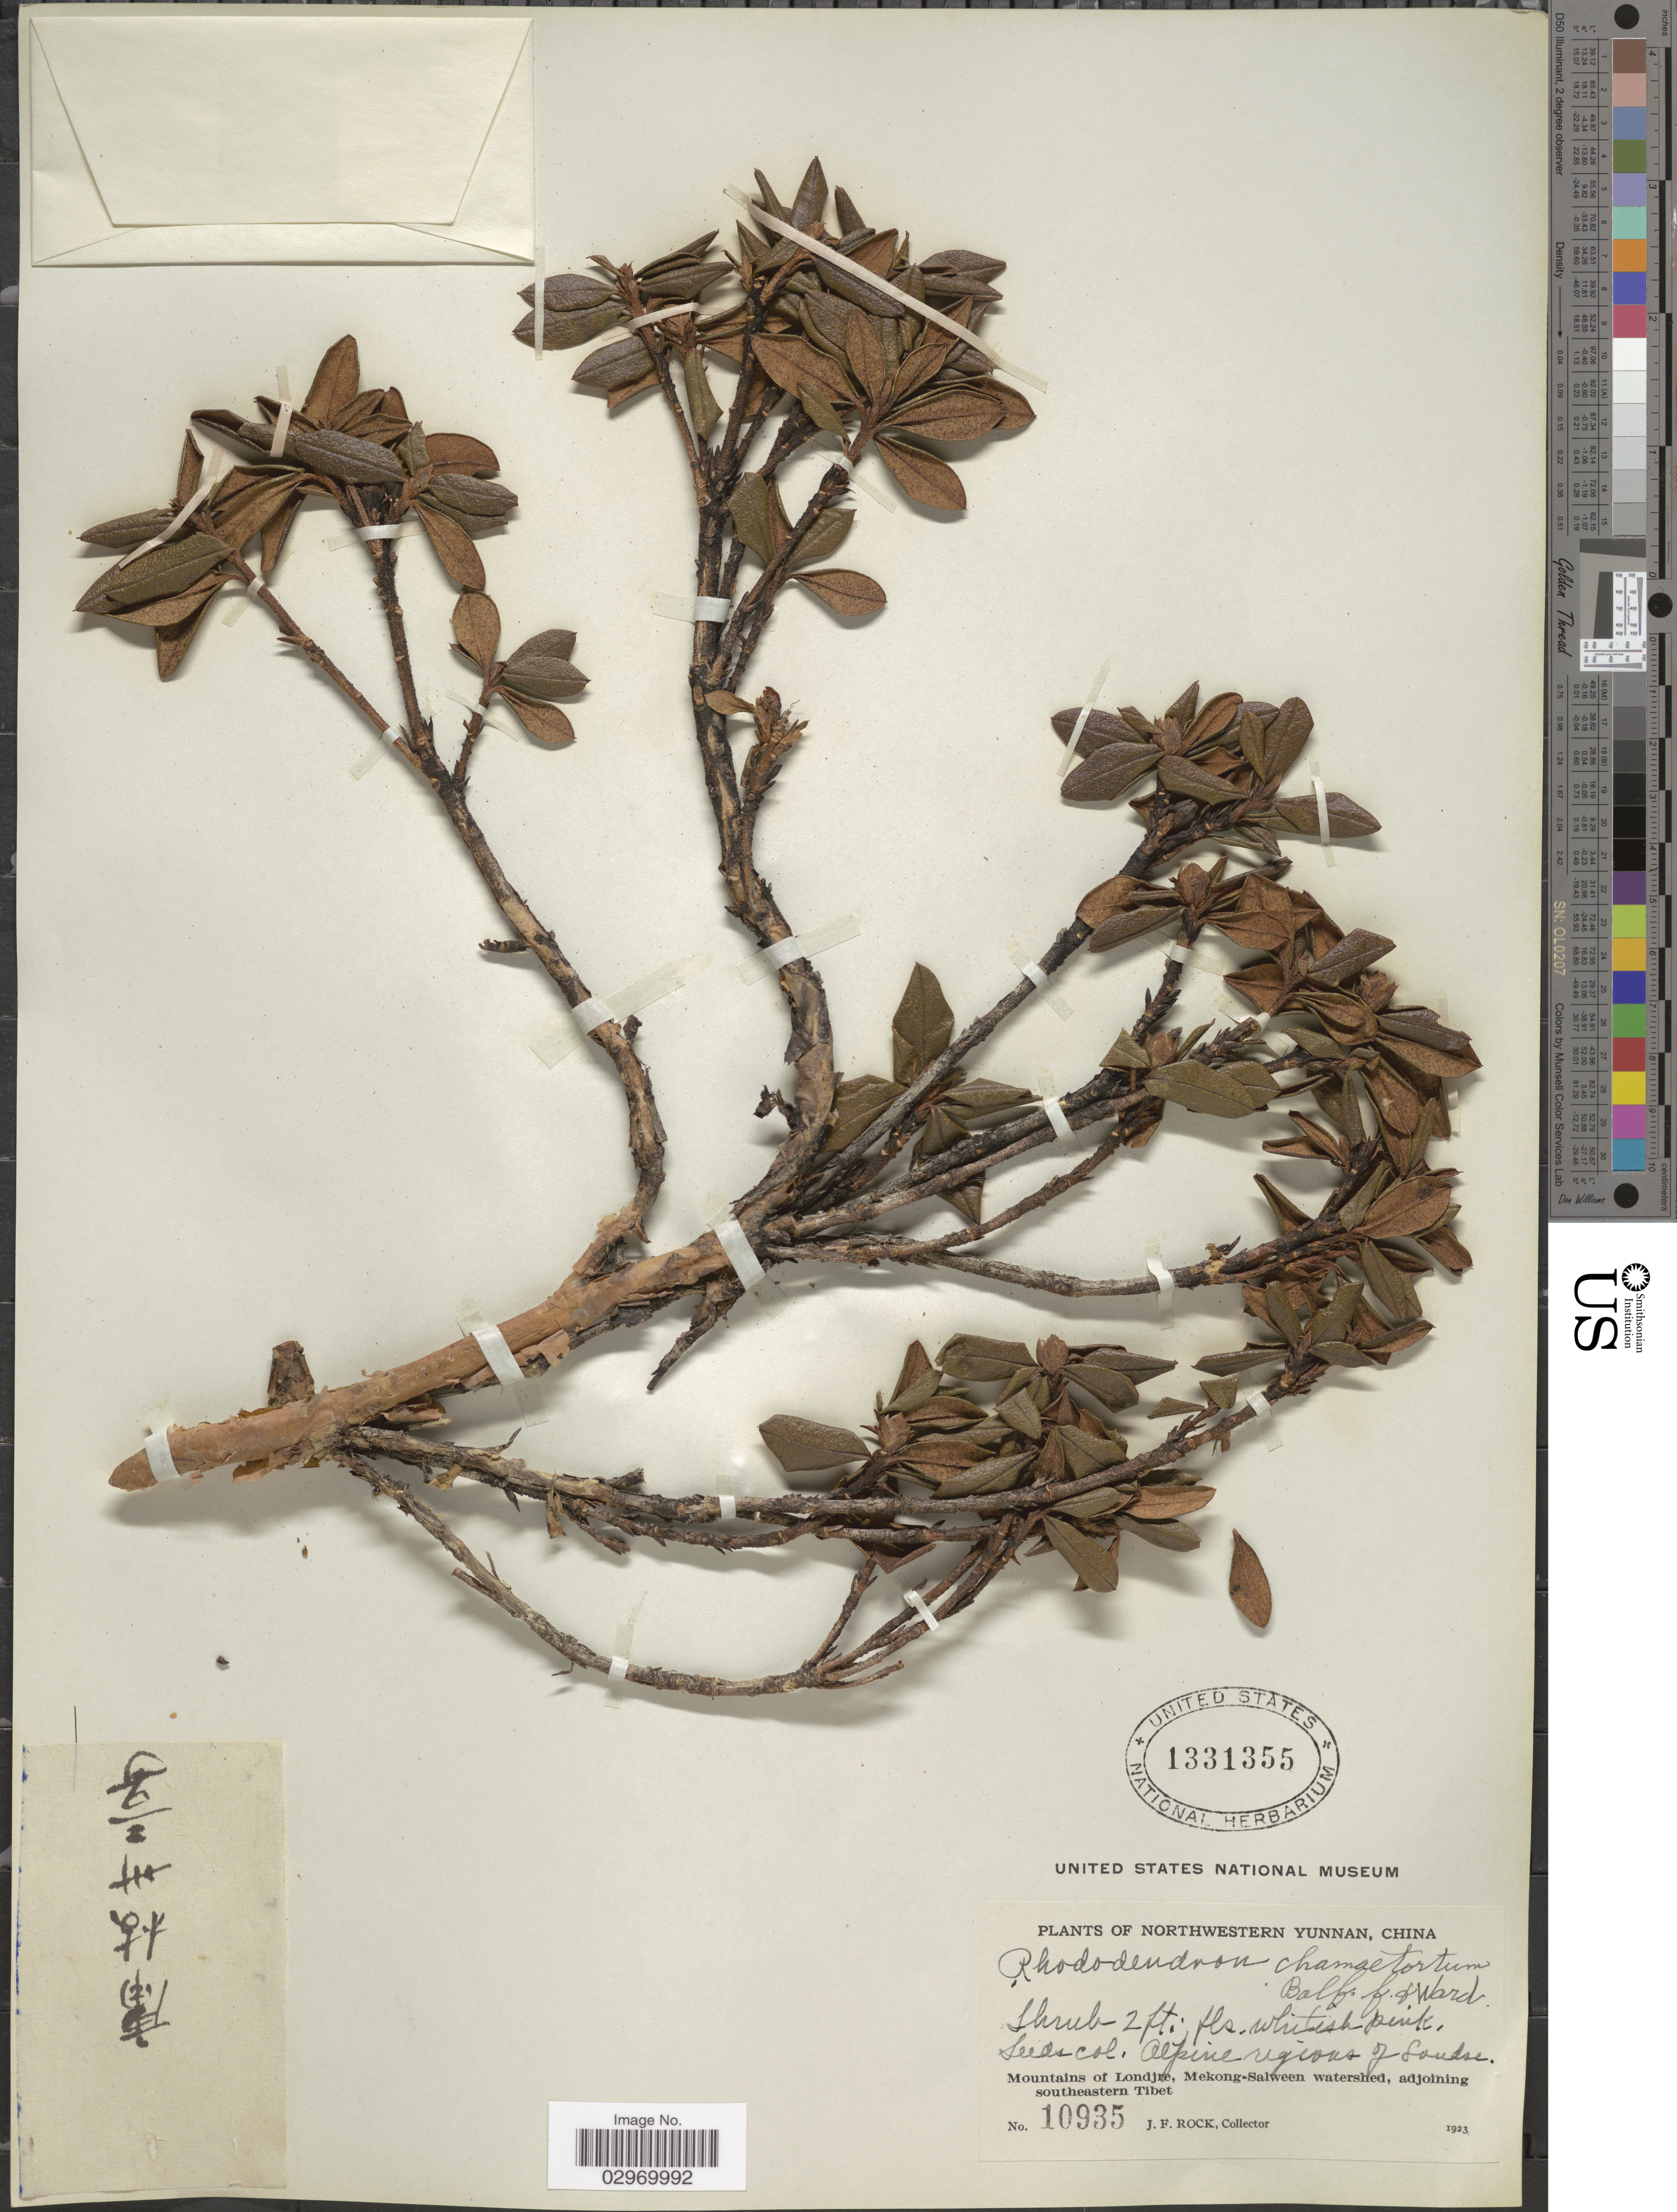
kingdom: Plantae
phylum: Tracheophyta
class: Magnoliopsida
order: Ericales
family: Ericaceae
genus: Rhododendron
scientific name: Rhododendron chamaetortum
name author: Balf. f. & Kingdon-Ward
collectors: J. Rock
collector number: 10935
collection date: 1923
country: China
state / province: Yunnan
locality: Northwestern Yunnan, Alpine regions of Londre, Mountains of Londjre, Mekong-Salween watershed, adjoining southeastern Tibet.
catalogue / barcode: US 1331355